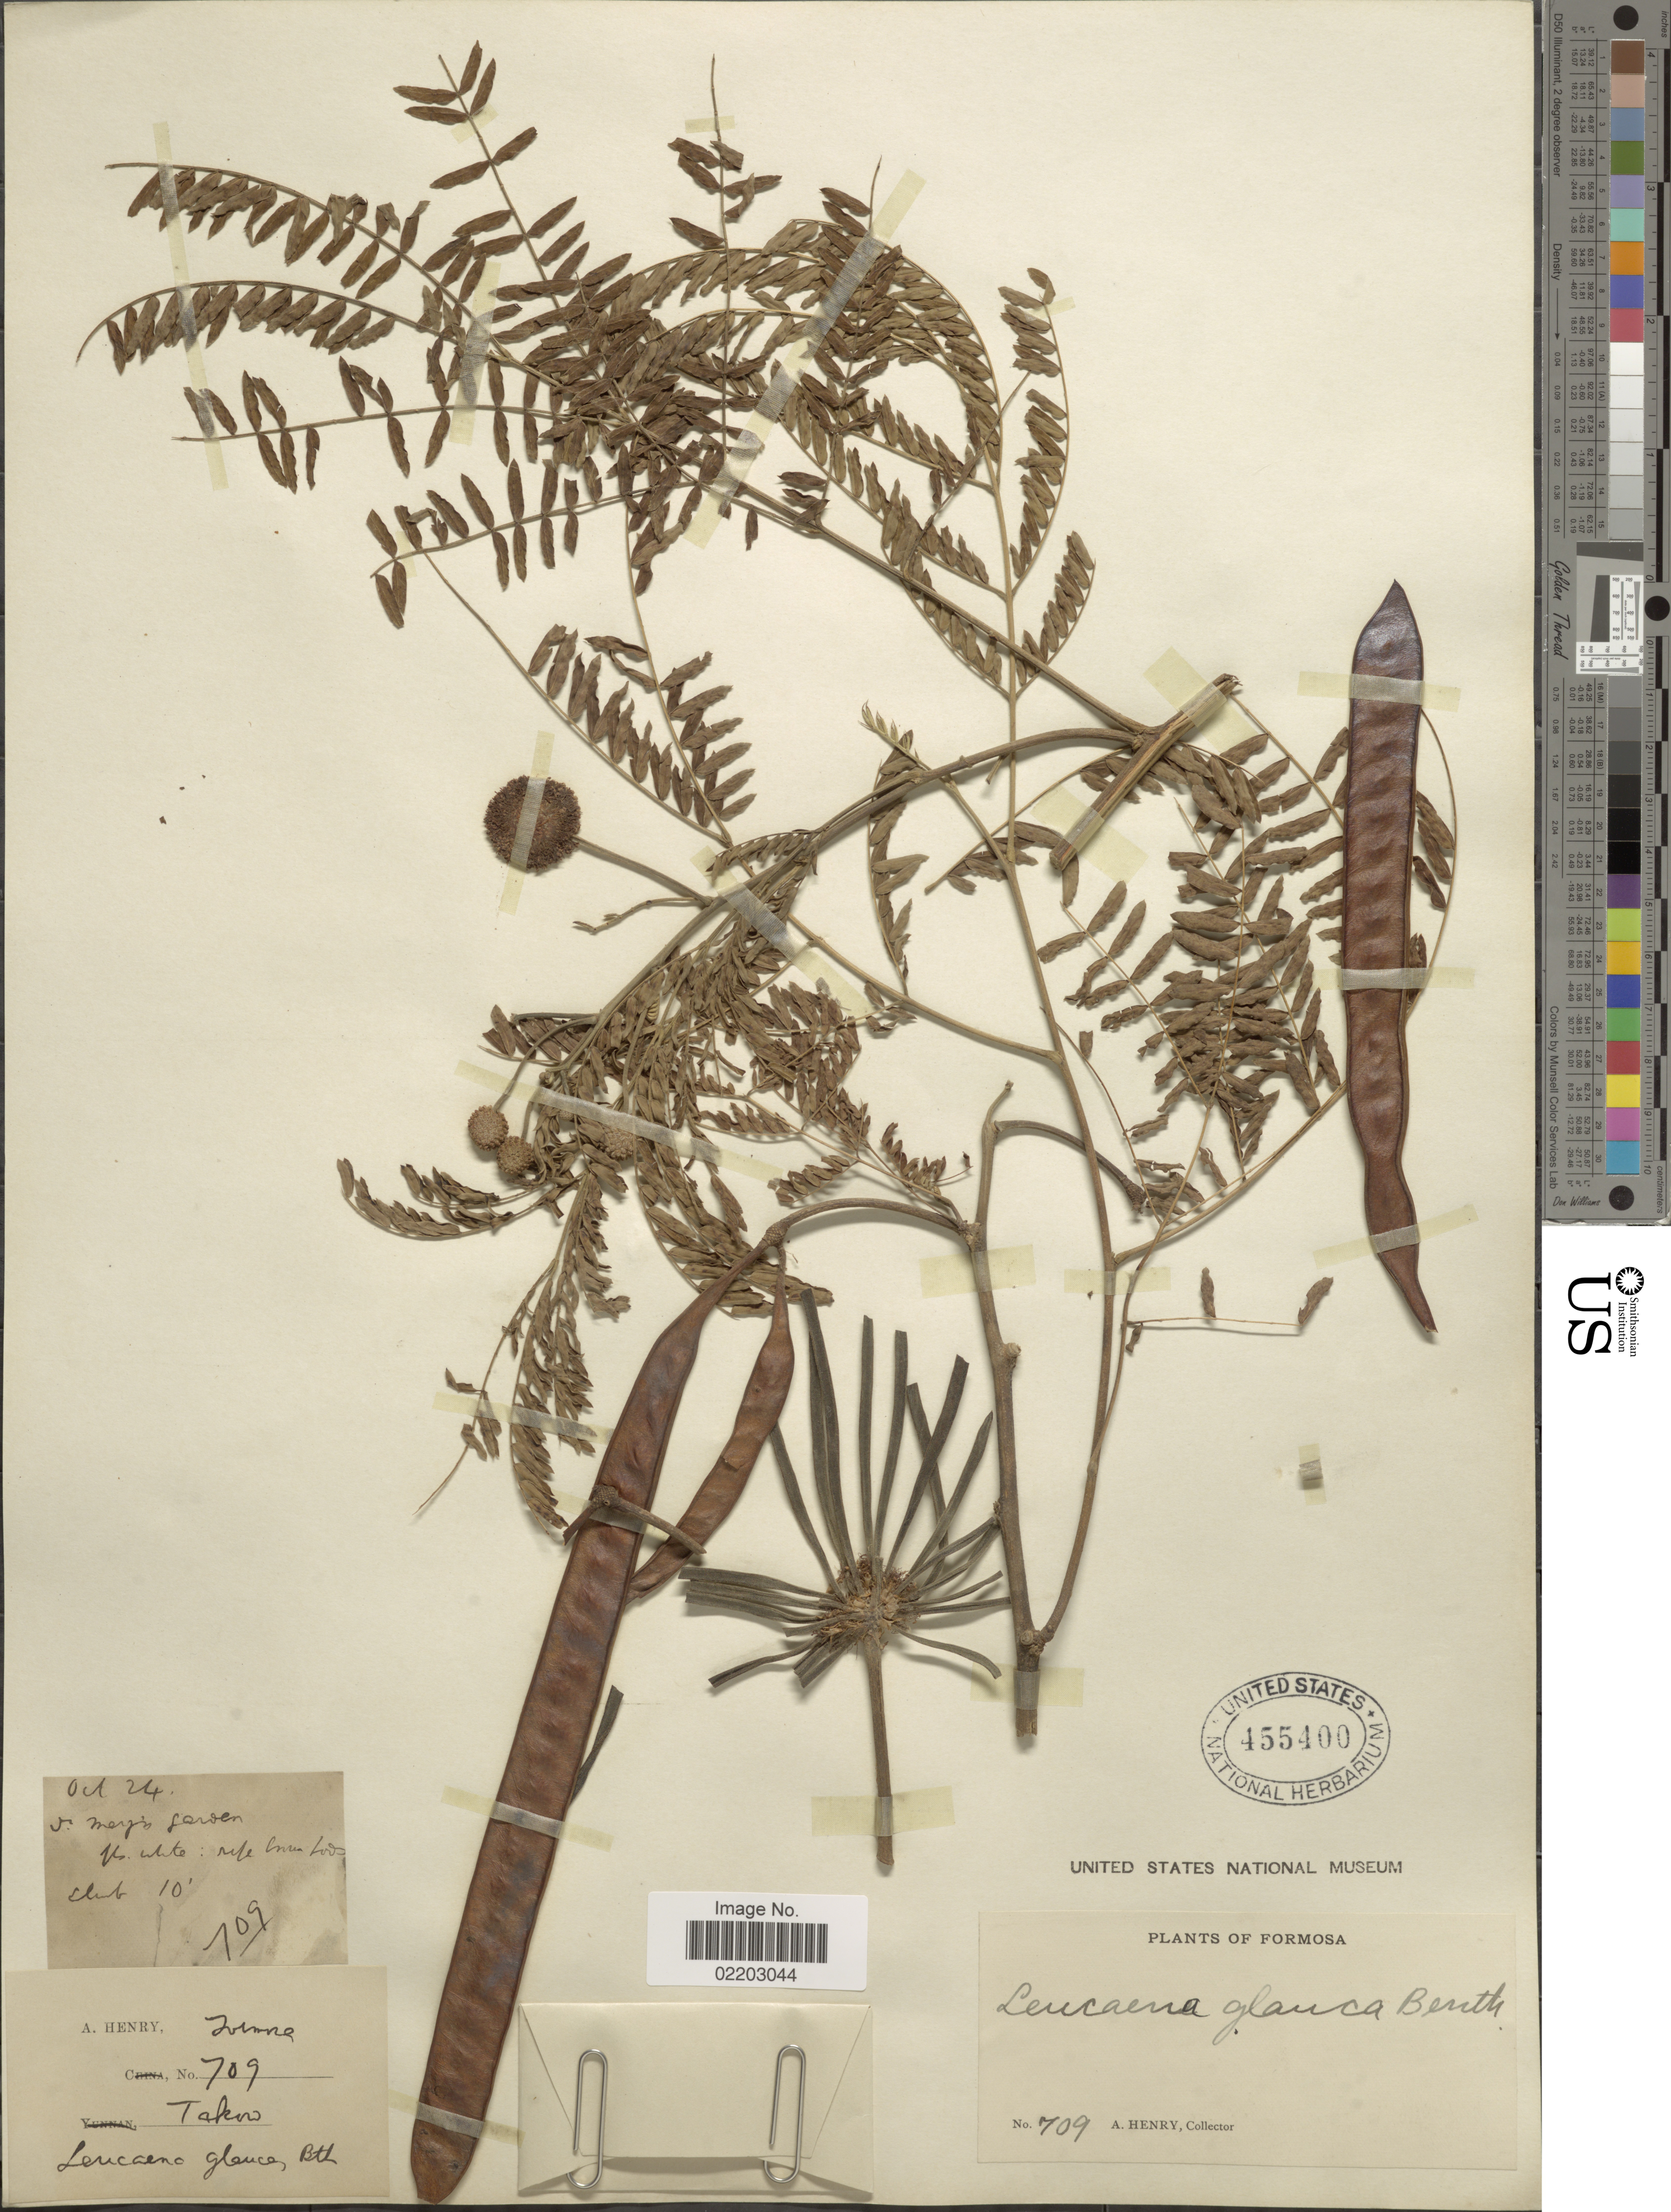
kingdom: Plantae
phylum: Tracheophyta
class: Magnoliopsida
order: Fabales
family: Fabaceae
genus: Leucaena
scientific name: Leucaena leucocephala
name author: (Lam.) de Wit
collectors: A. Henry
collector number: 709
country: Taiwan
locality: Formosa. Takow.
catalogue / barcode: US 455400